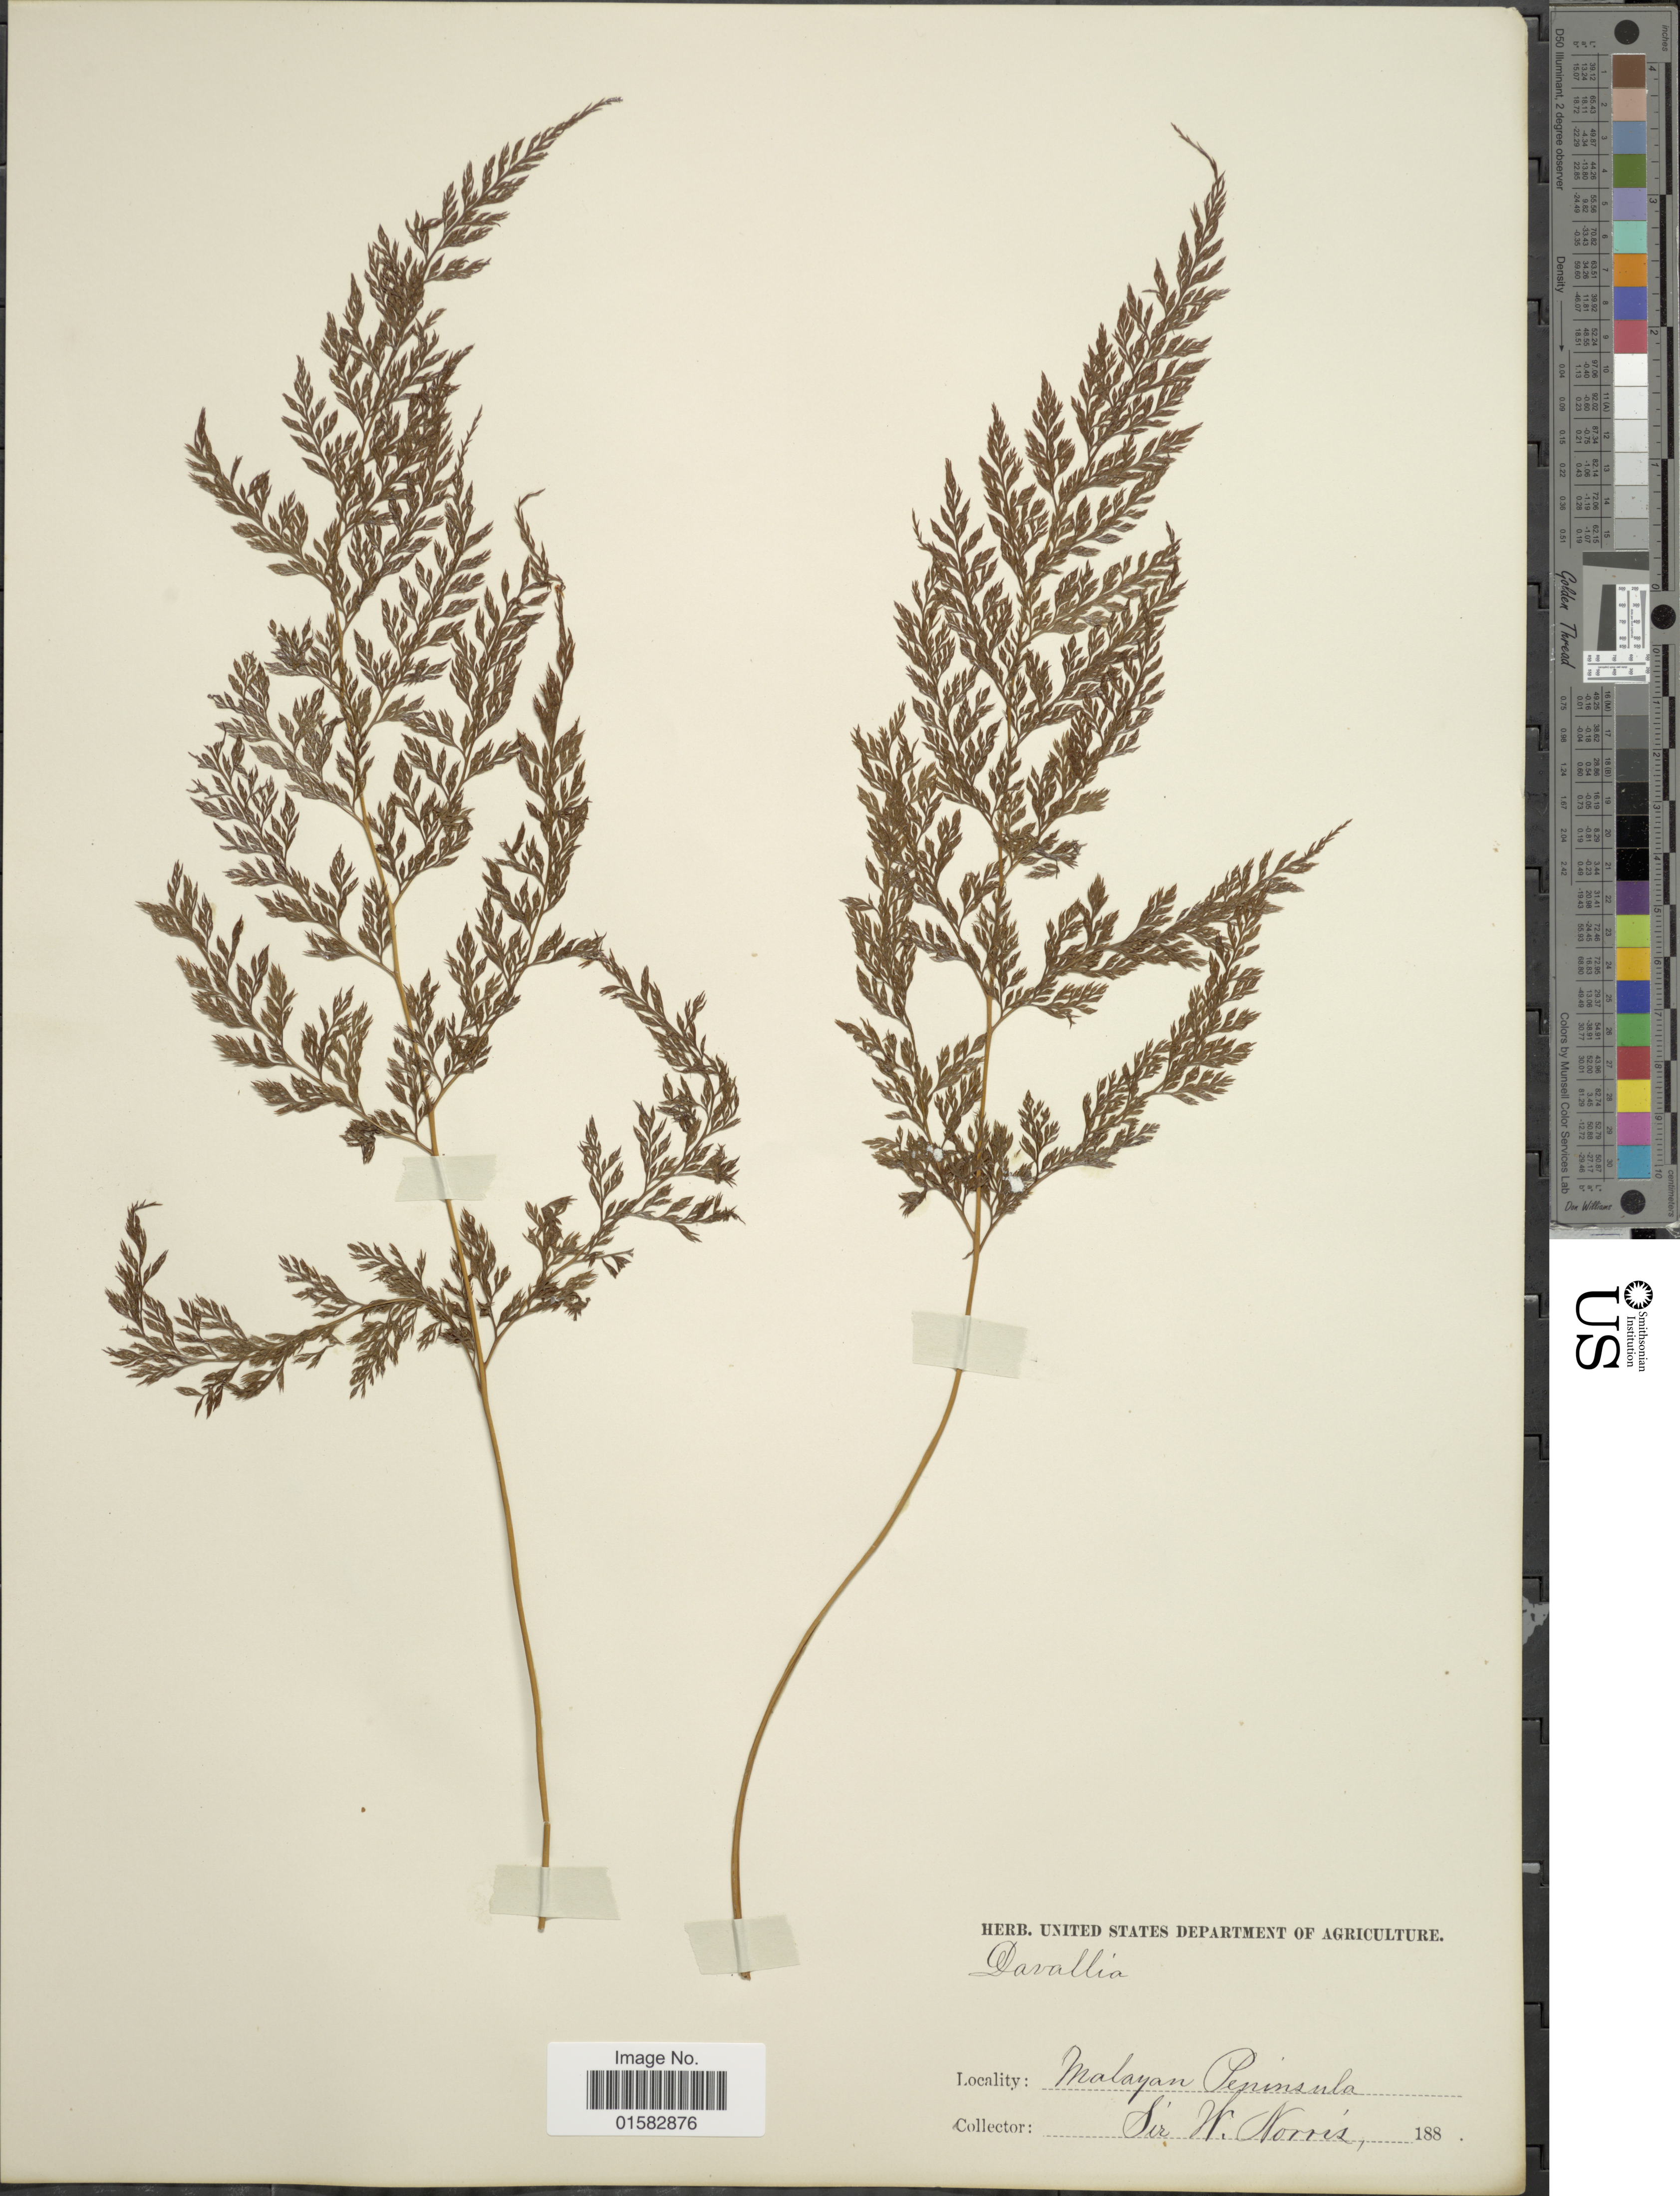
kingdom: Plantae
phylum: Tracheophyta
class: Polypodiopsida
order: Polypodiales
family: Davalliaceae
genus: Davallia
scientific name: Davallia pulchra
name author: D. Don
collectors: W. Norris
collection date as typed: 188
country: Malaysia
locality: Malayan Peninsula